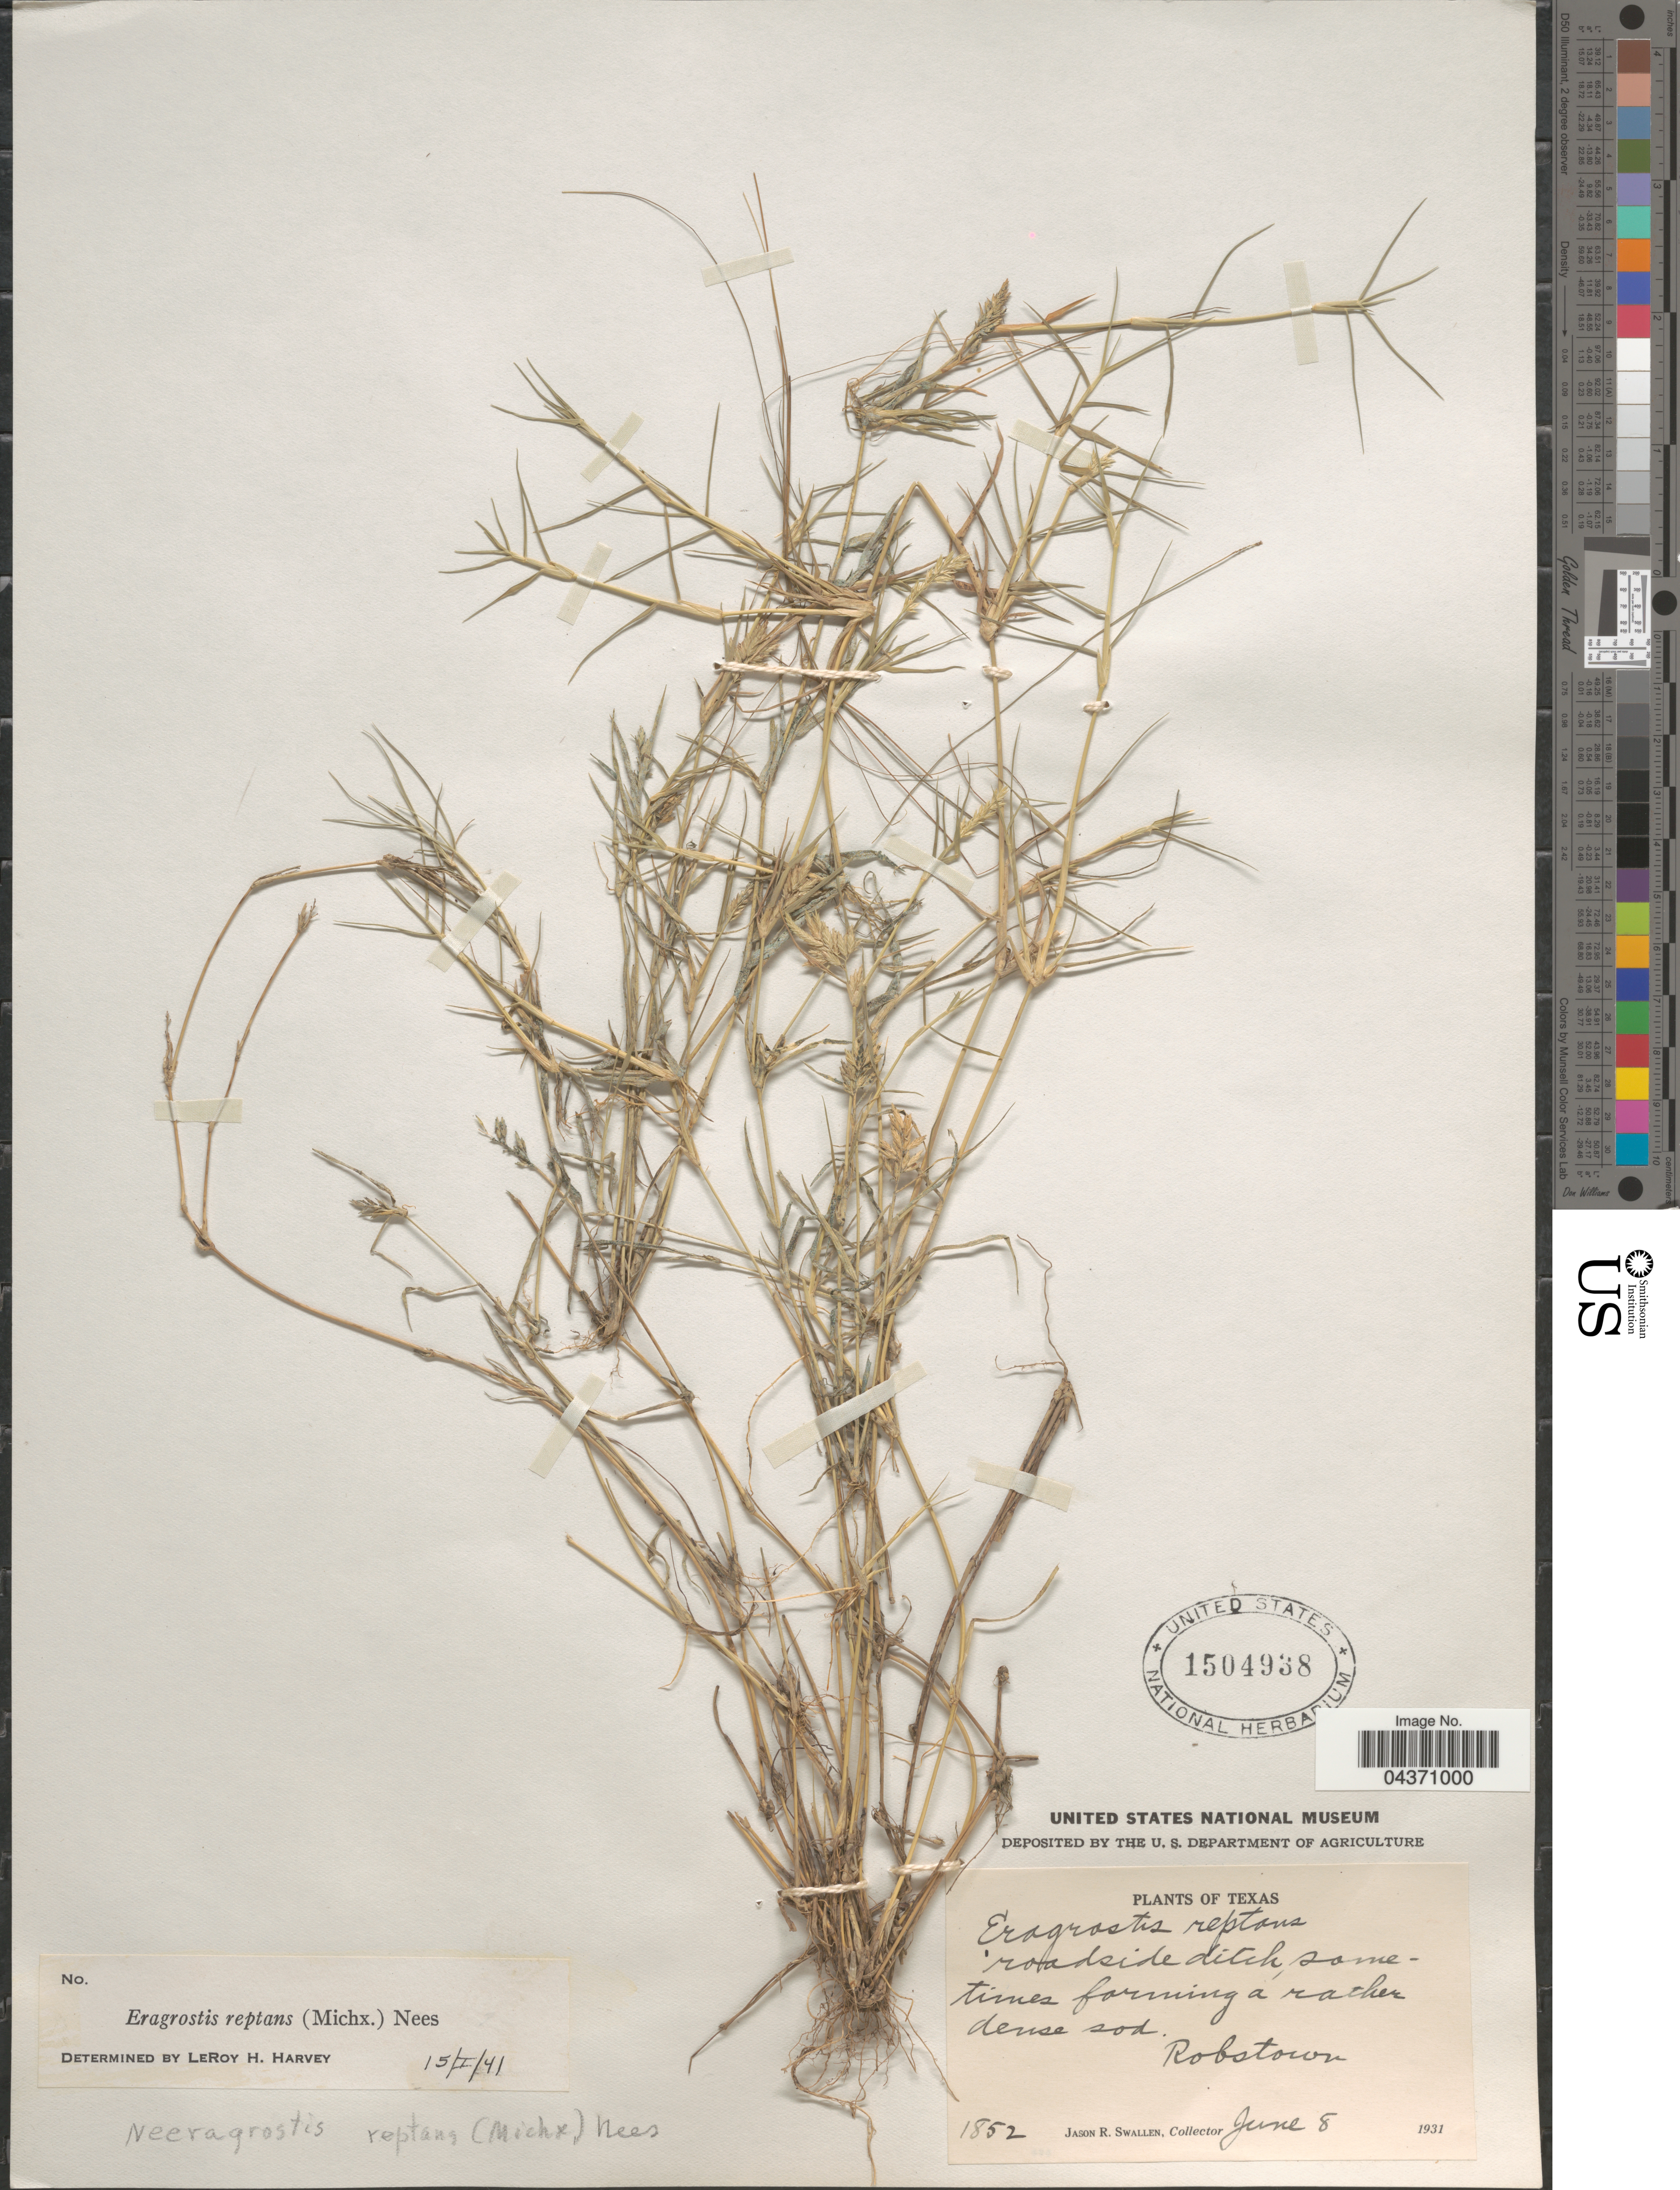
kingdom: Plantae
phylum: Tracheophyta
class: Liliopsida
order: Poales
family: Poaceae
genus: Eragrostis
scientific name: Eragrostis reptans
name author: (Michx.) Nees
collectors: J. R. Swallen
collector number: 1852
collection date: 1931-06-08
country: United States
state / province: Texas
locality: Robstown.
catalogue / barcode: US 1504938